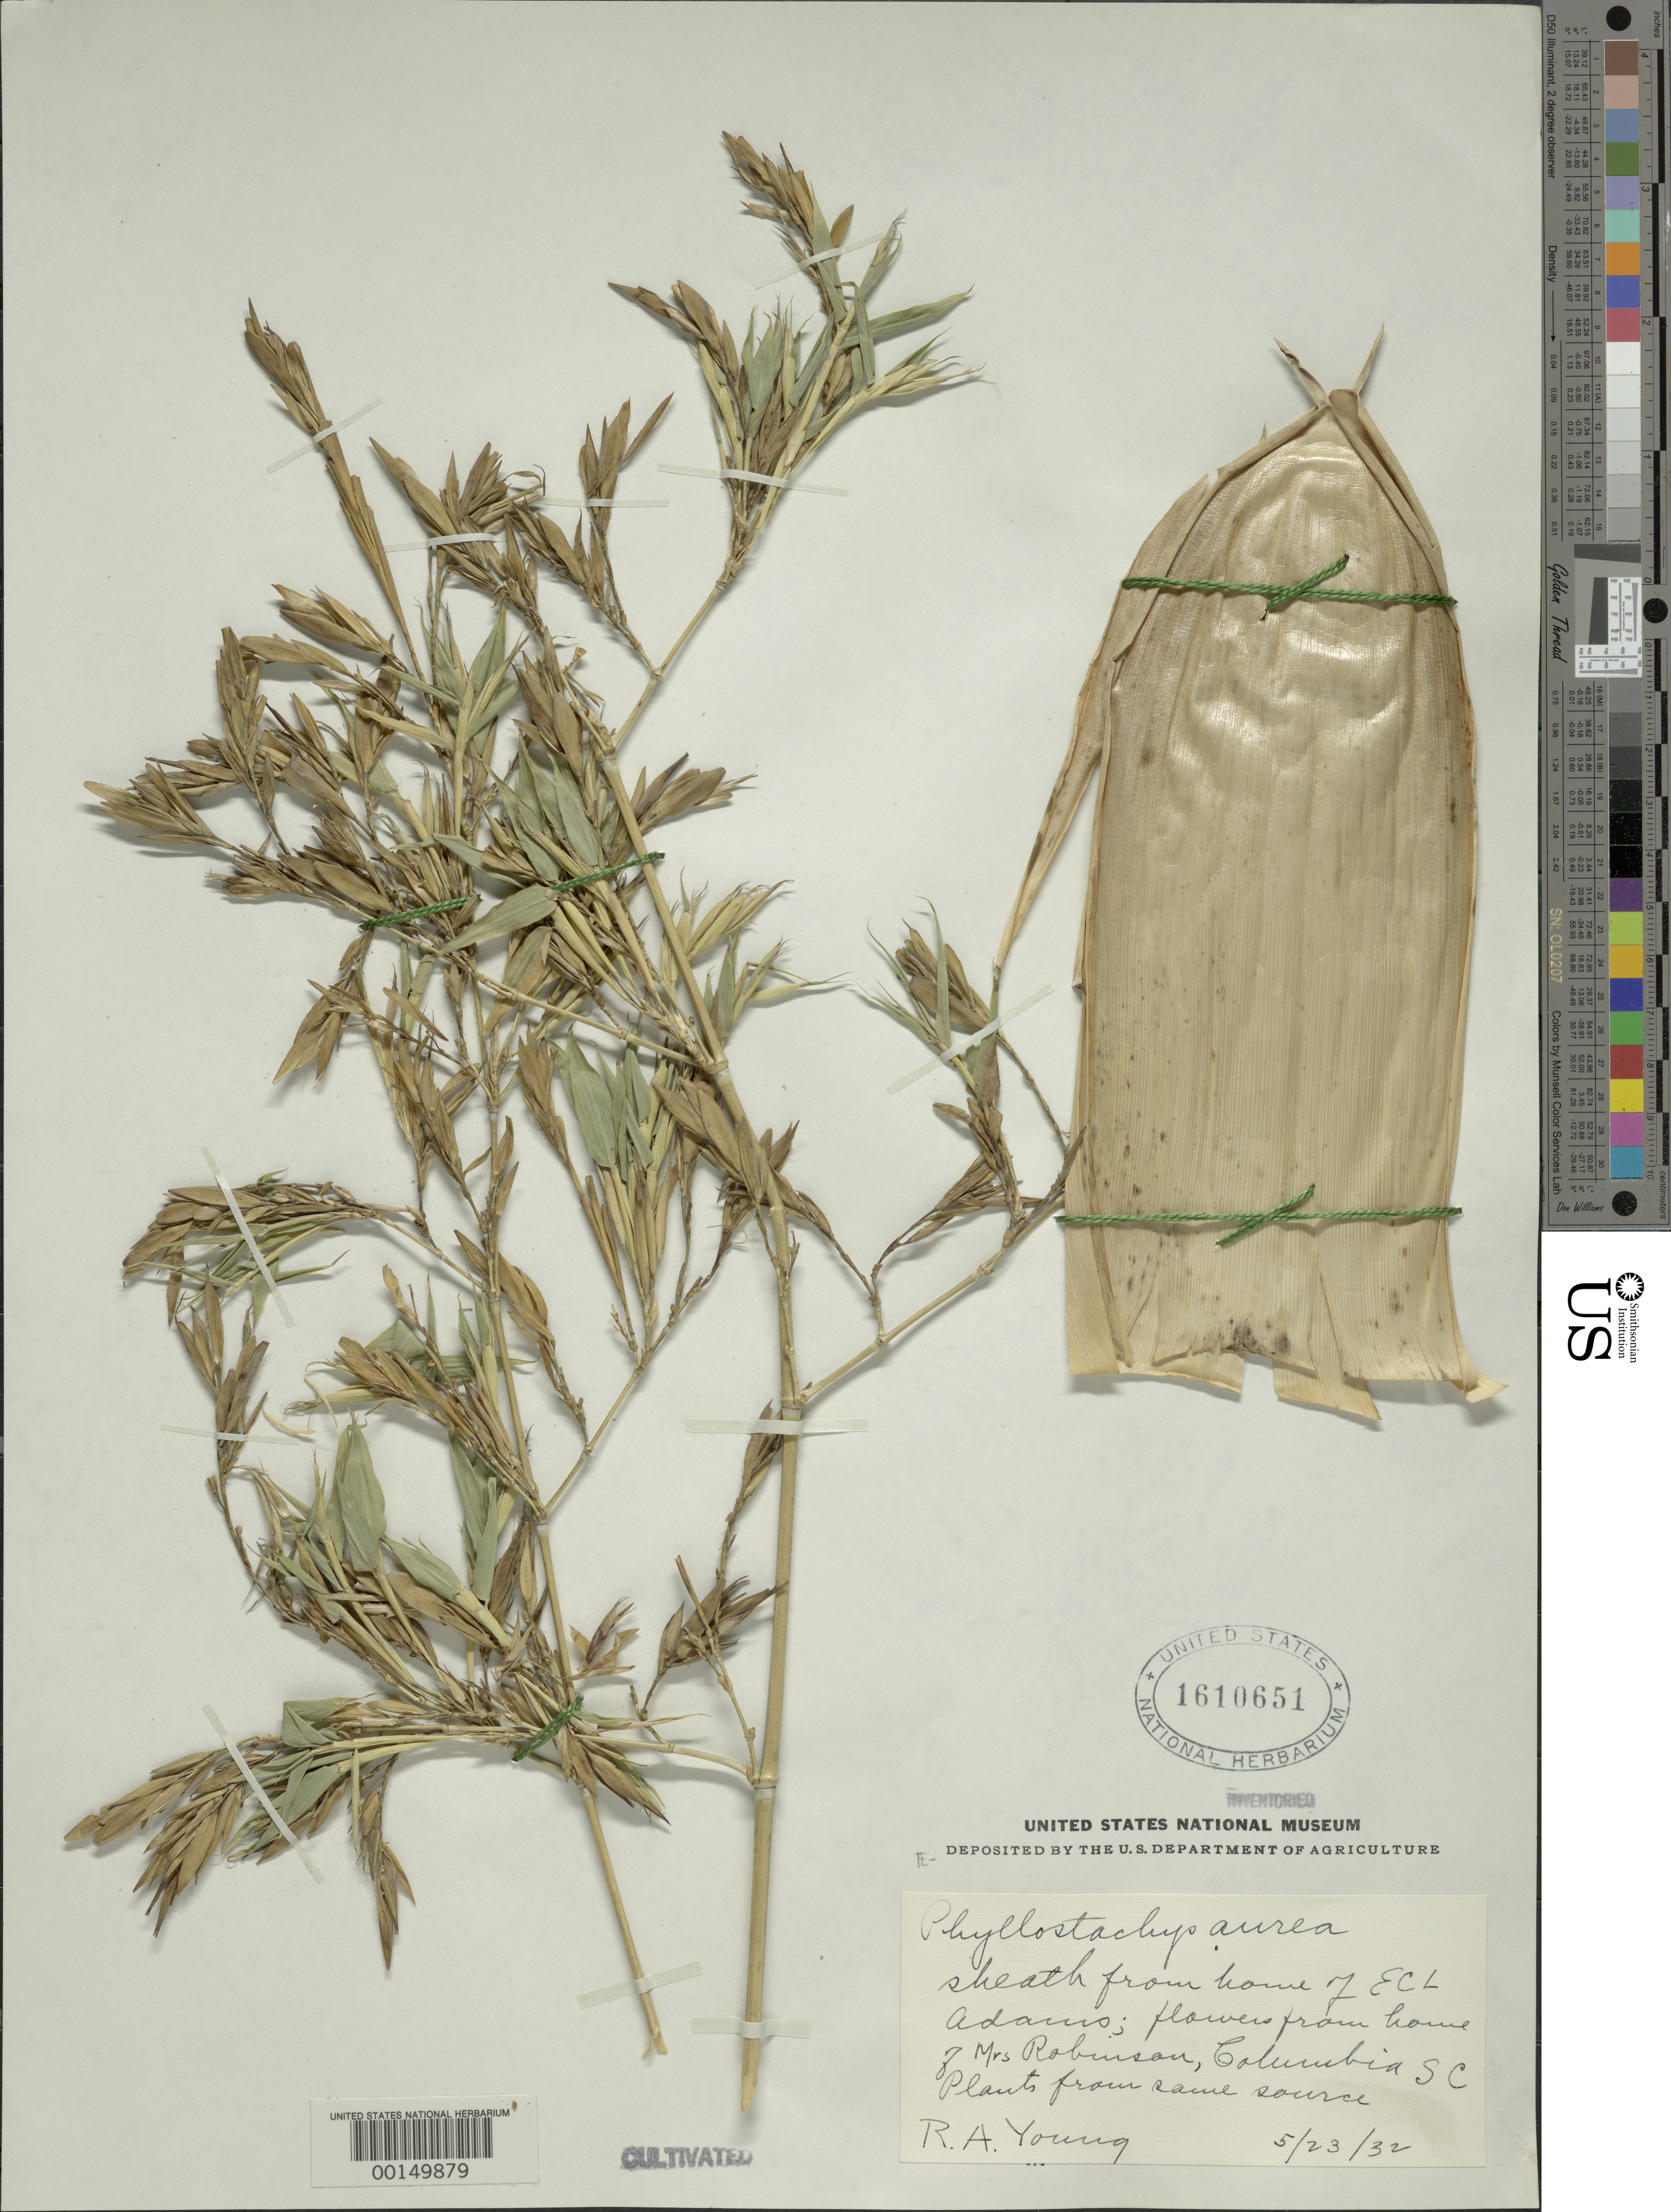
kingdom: Plantae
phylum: Tracheophyta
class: Liliopsida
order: Poales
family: Poaceae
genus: Phyllostachys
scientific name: Phyllostachys aurea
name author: Rivière & C. Rivière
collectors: R. A. Young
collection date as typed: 23 May 1932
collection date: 1932-05-23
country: United States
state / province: South Carolina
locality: Columbia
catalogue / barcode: US 1610651